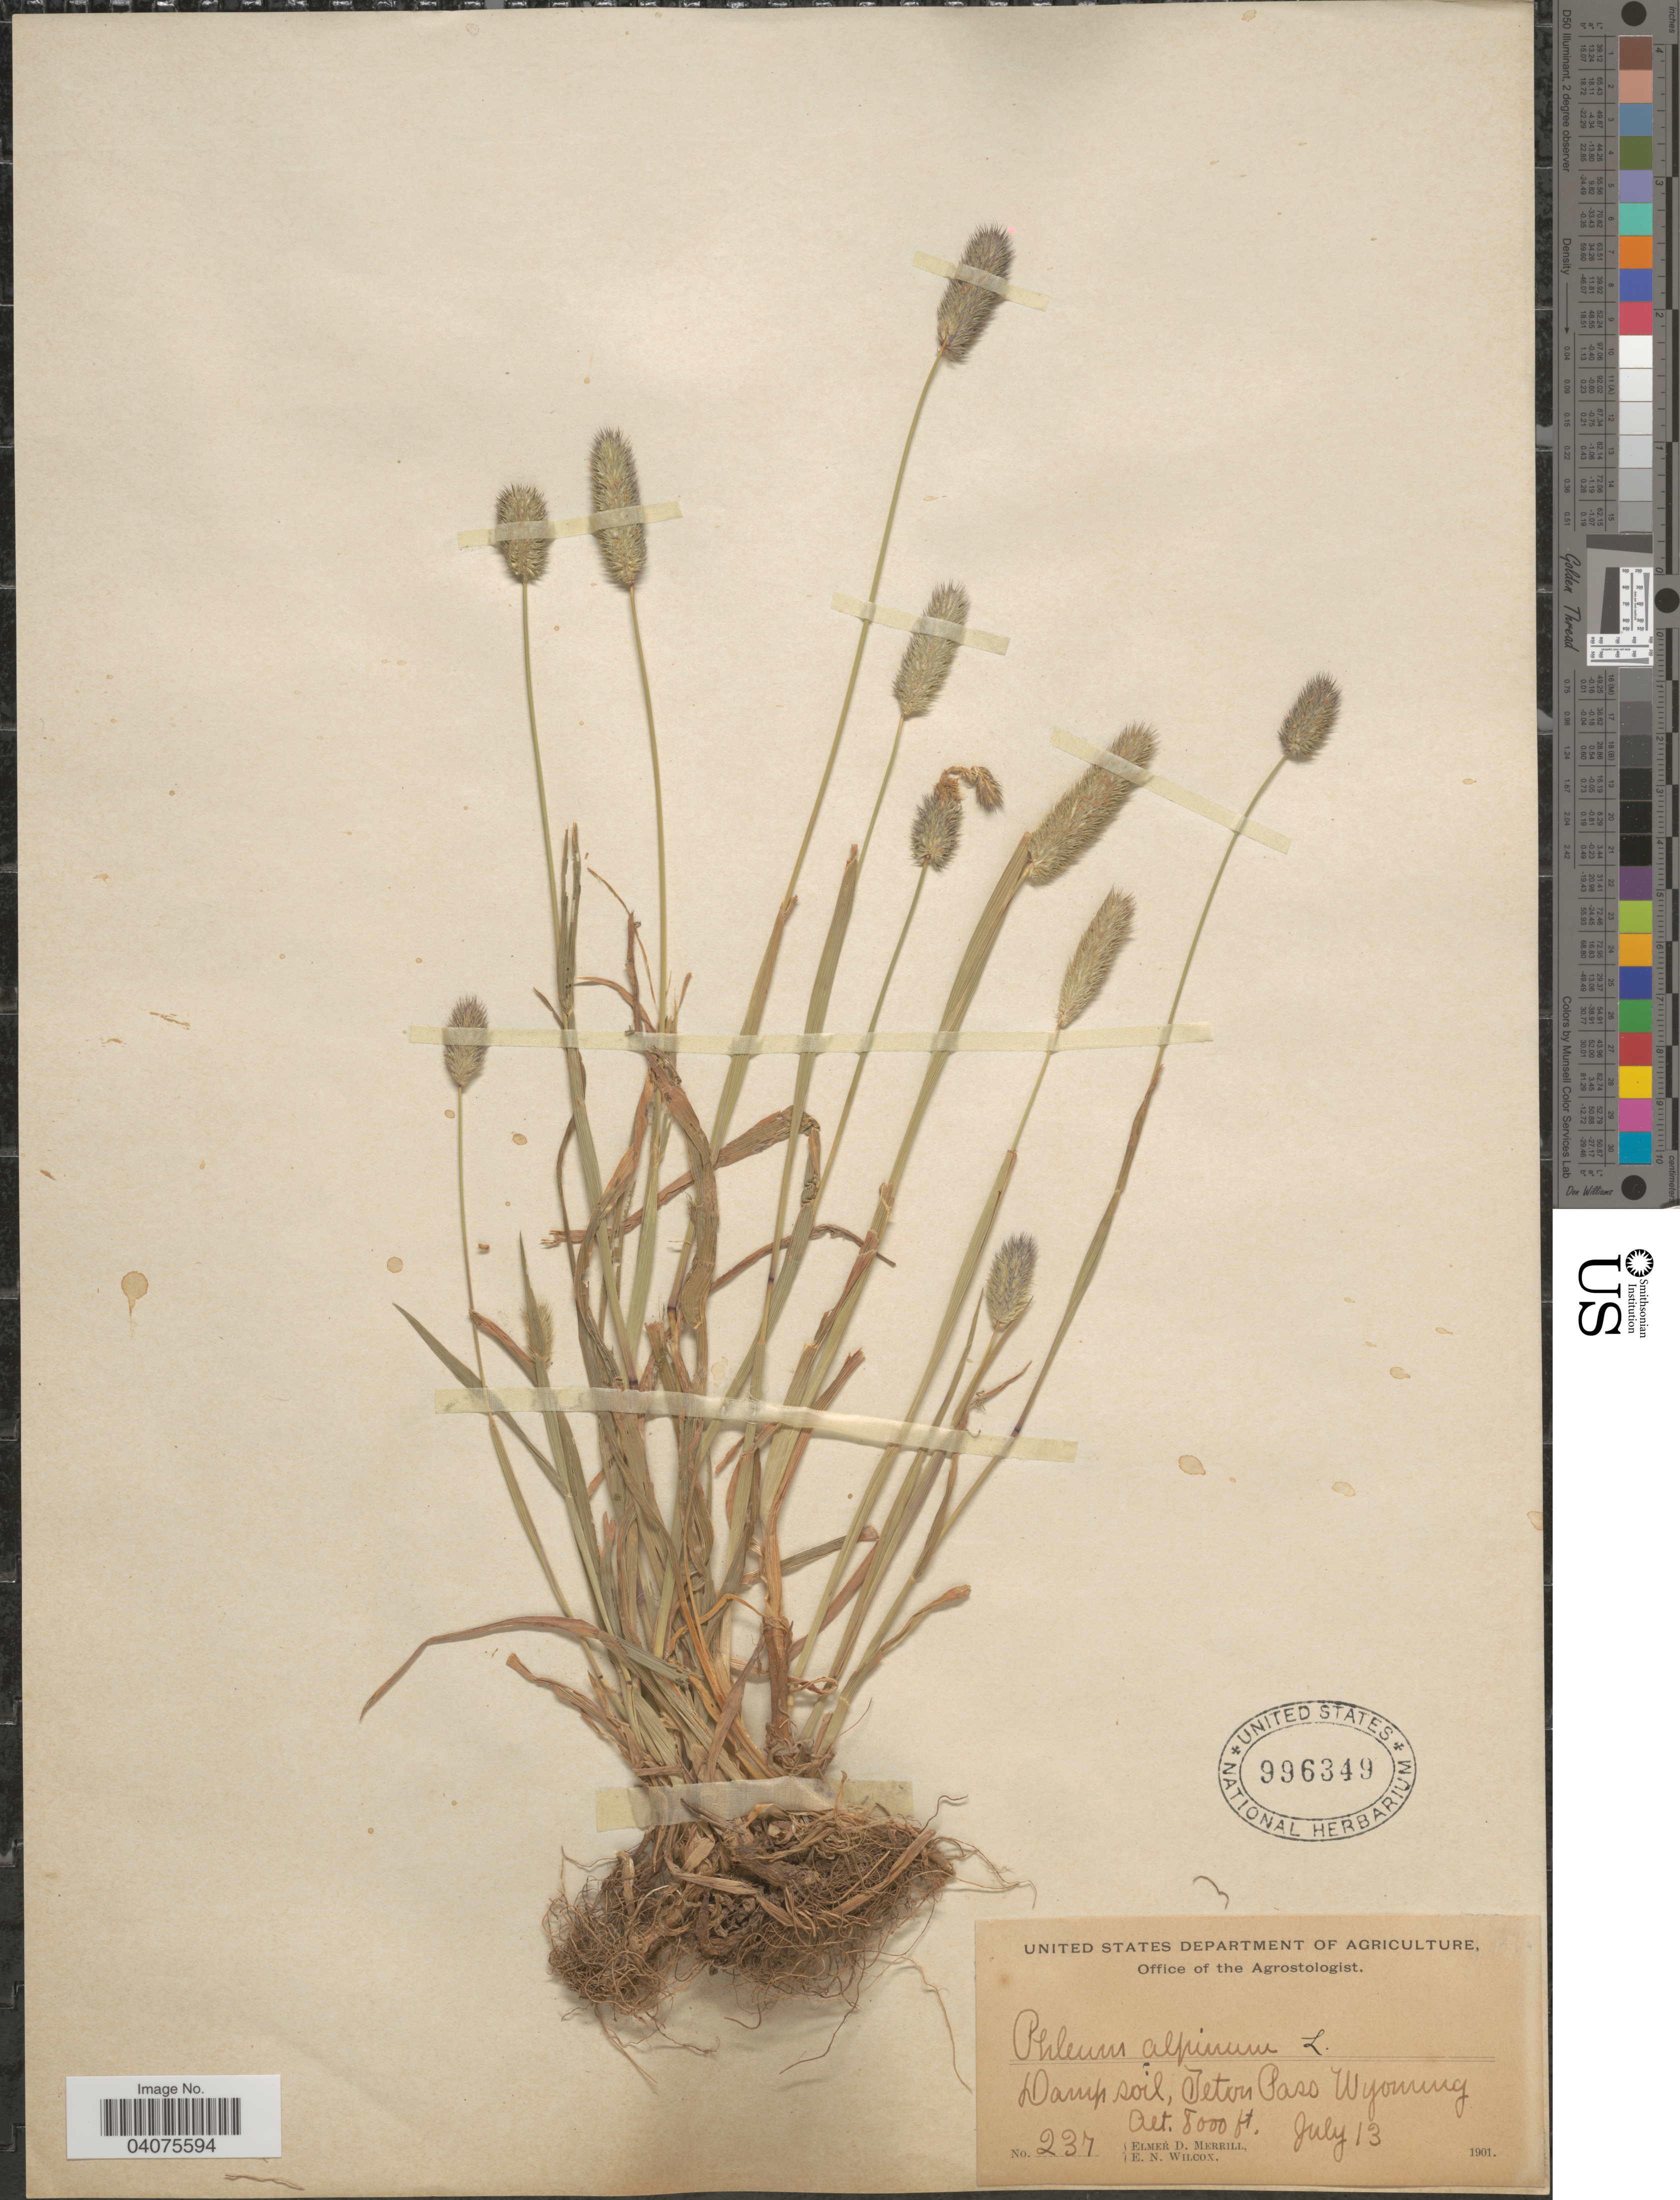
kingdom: Plantae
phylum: Tracheophyta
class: Liliopsida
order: Poales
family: Poaceae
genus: Phleum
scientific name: Phleum alpinum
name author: L.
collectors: E. D. Merrill & E. Wilcox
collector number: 237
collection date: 1901-07-13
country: United States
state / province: Wyoming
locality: Damp soil, Teton Pass.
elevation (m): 2438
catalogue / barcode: US 996349